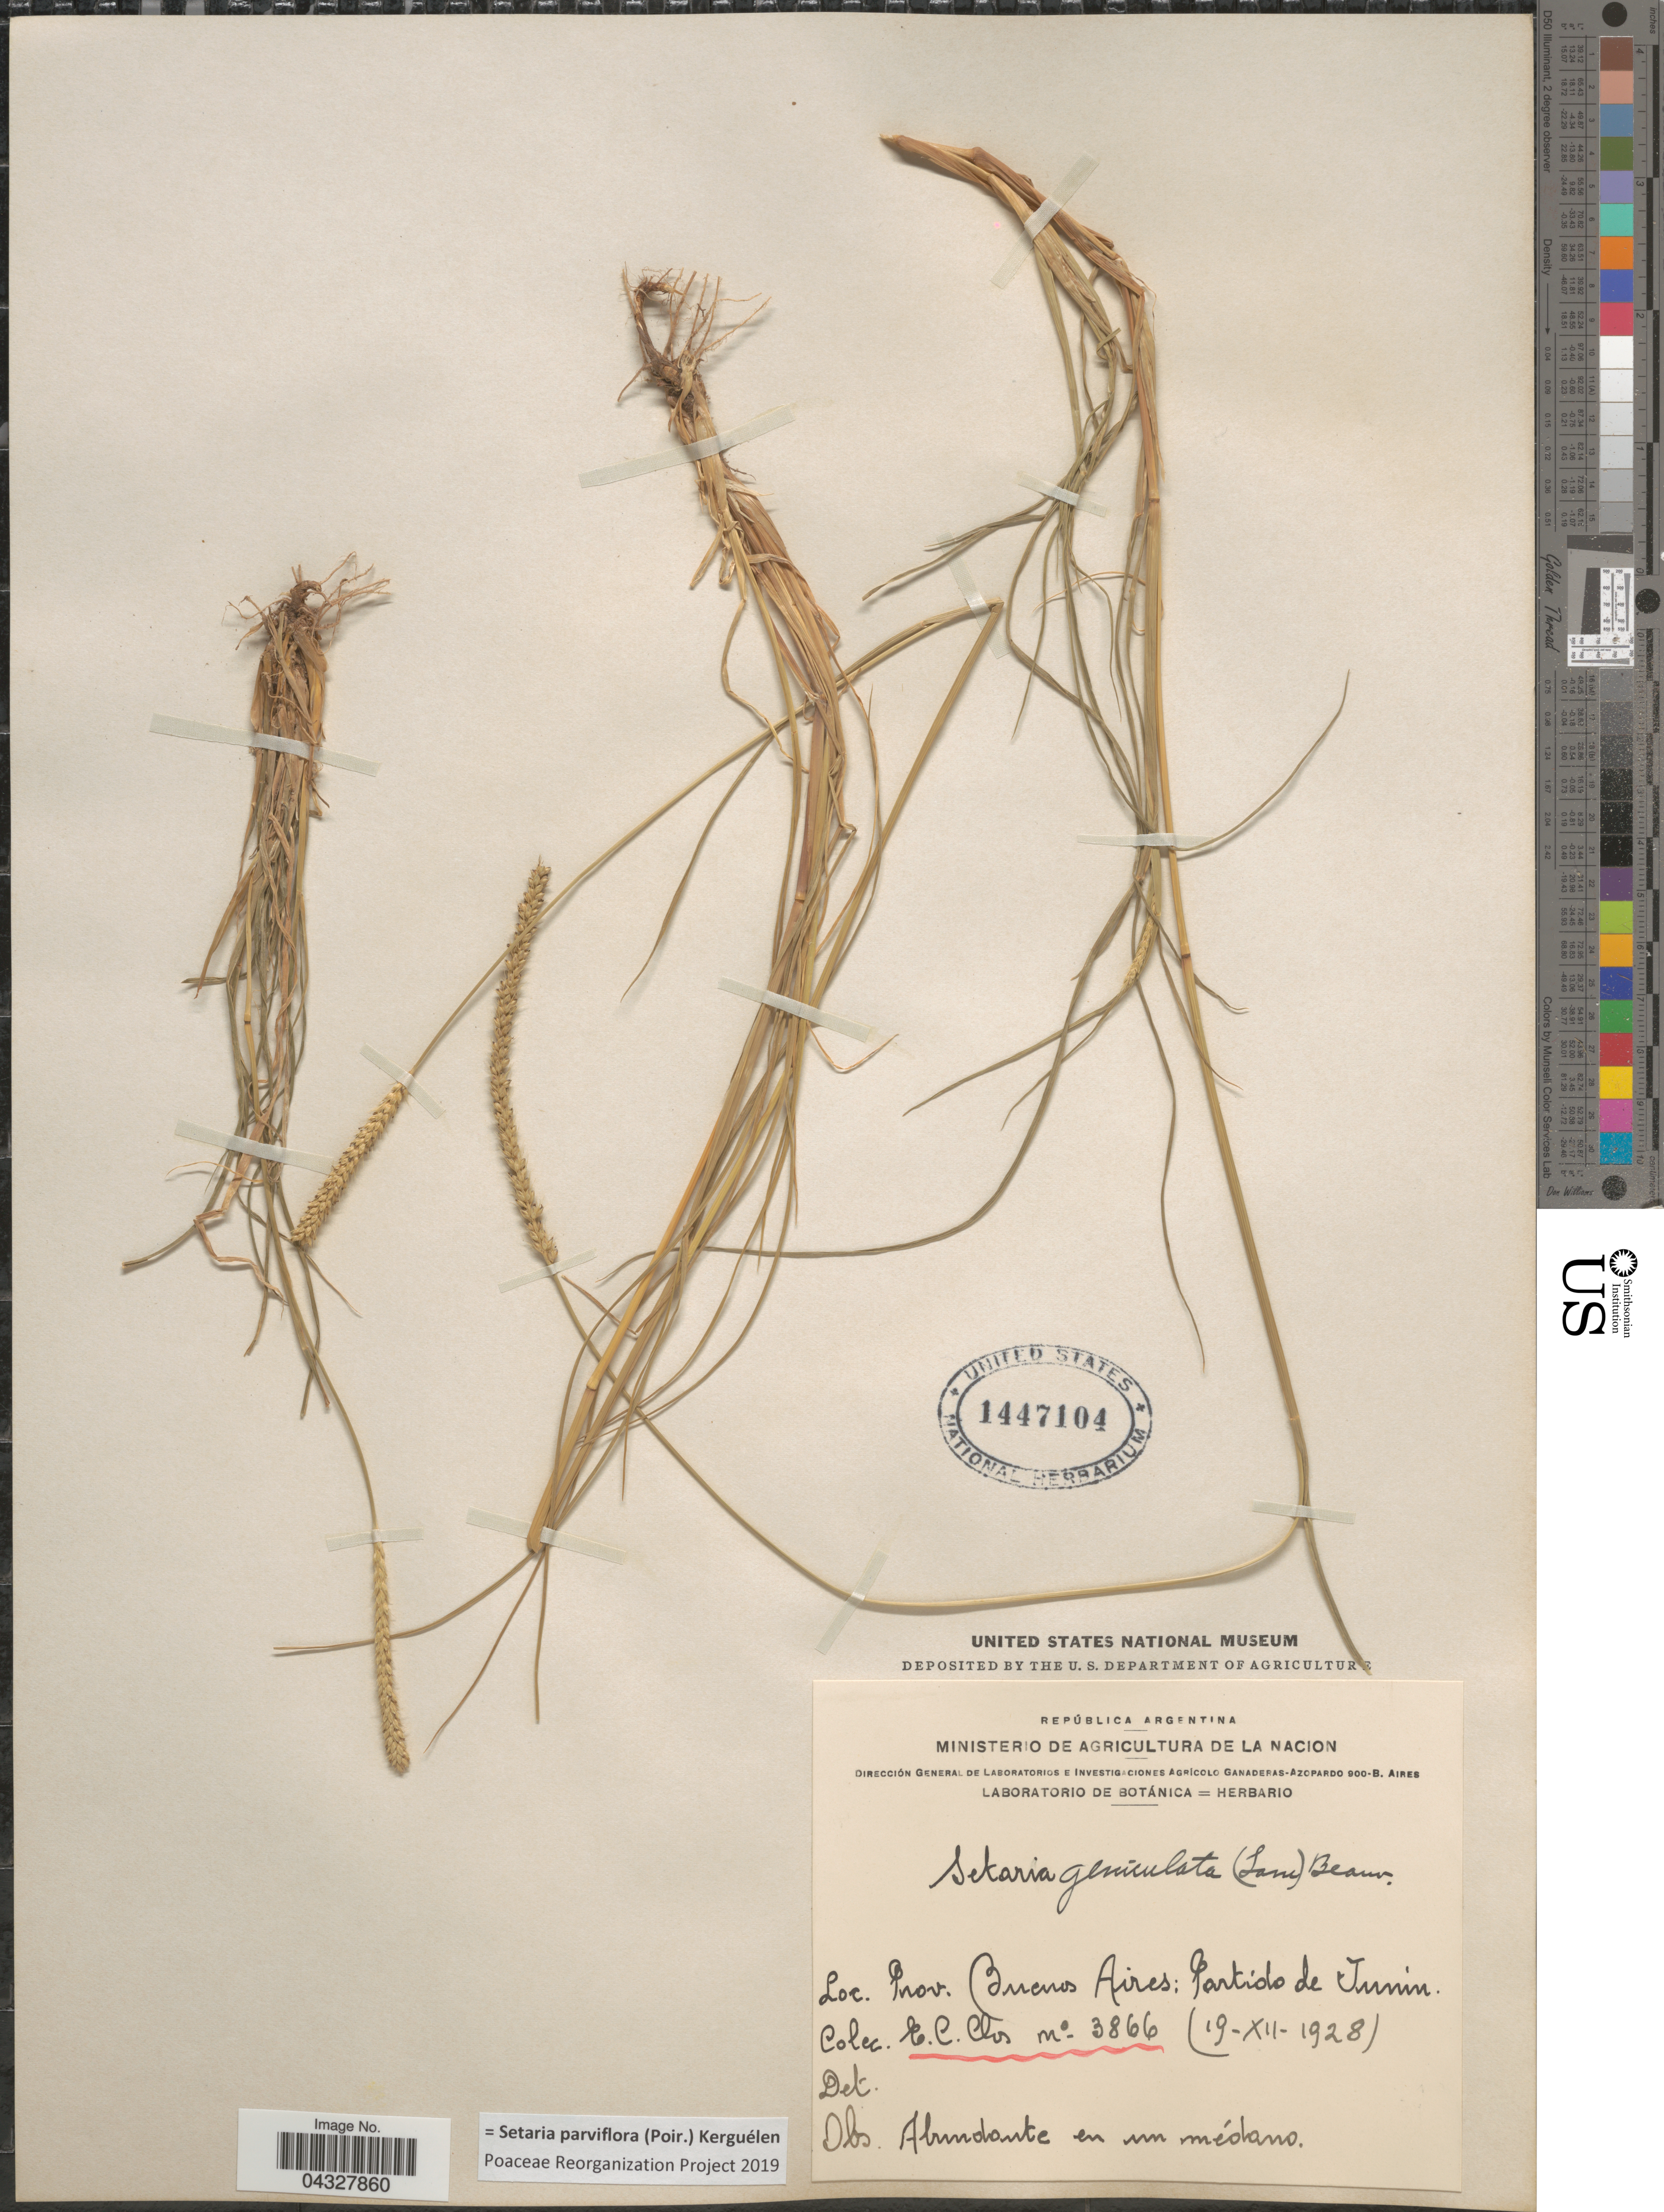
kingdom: Plantae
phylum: Tracheophyta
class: Liliopsida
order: Poales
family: Poaceae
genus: Setaria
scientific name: Setaria parviflora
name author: (Poir.) Kerguélen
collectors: E. Clos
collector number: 3866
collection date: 1928-12-19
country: Argentina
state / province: Buenos Aires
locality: Partido de Junin.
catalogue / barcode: US 1447104